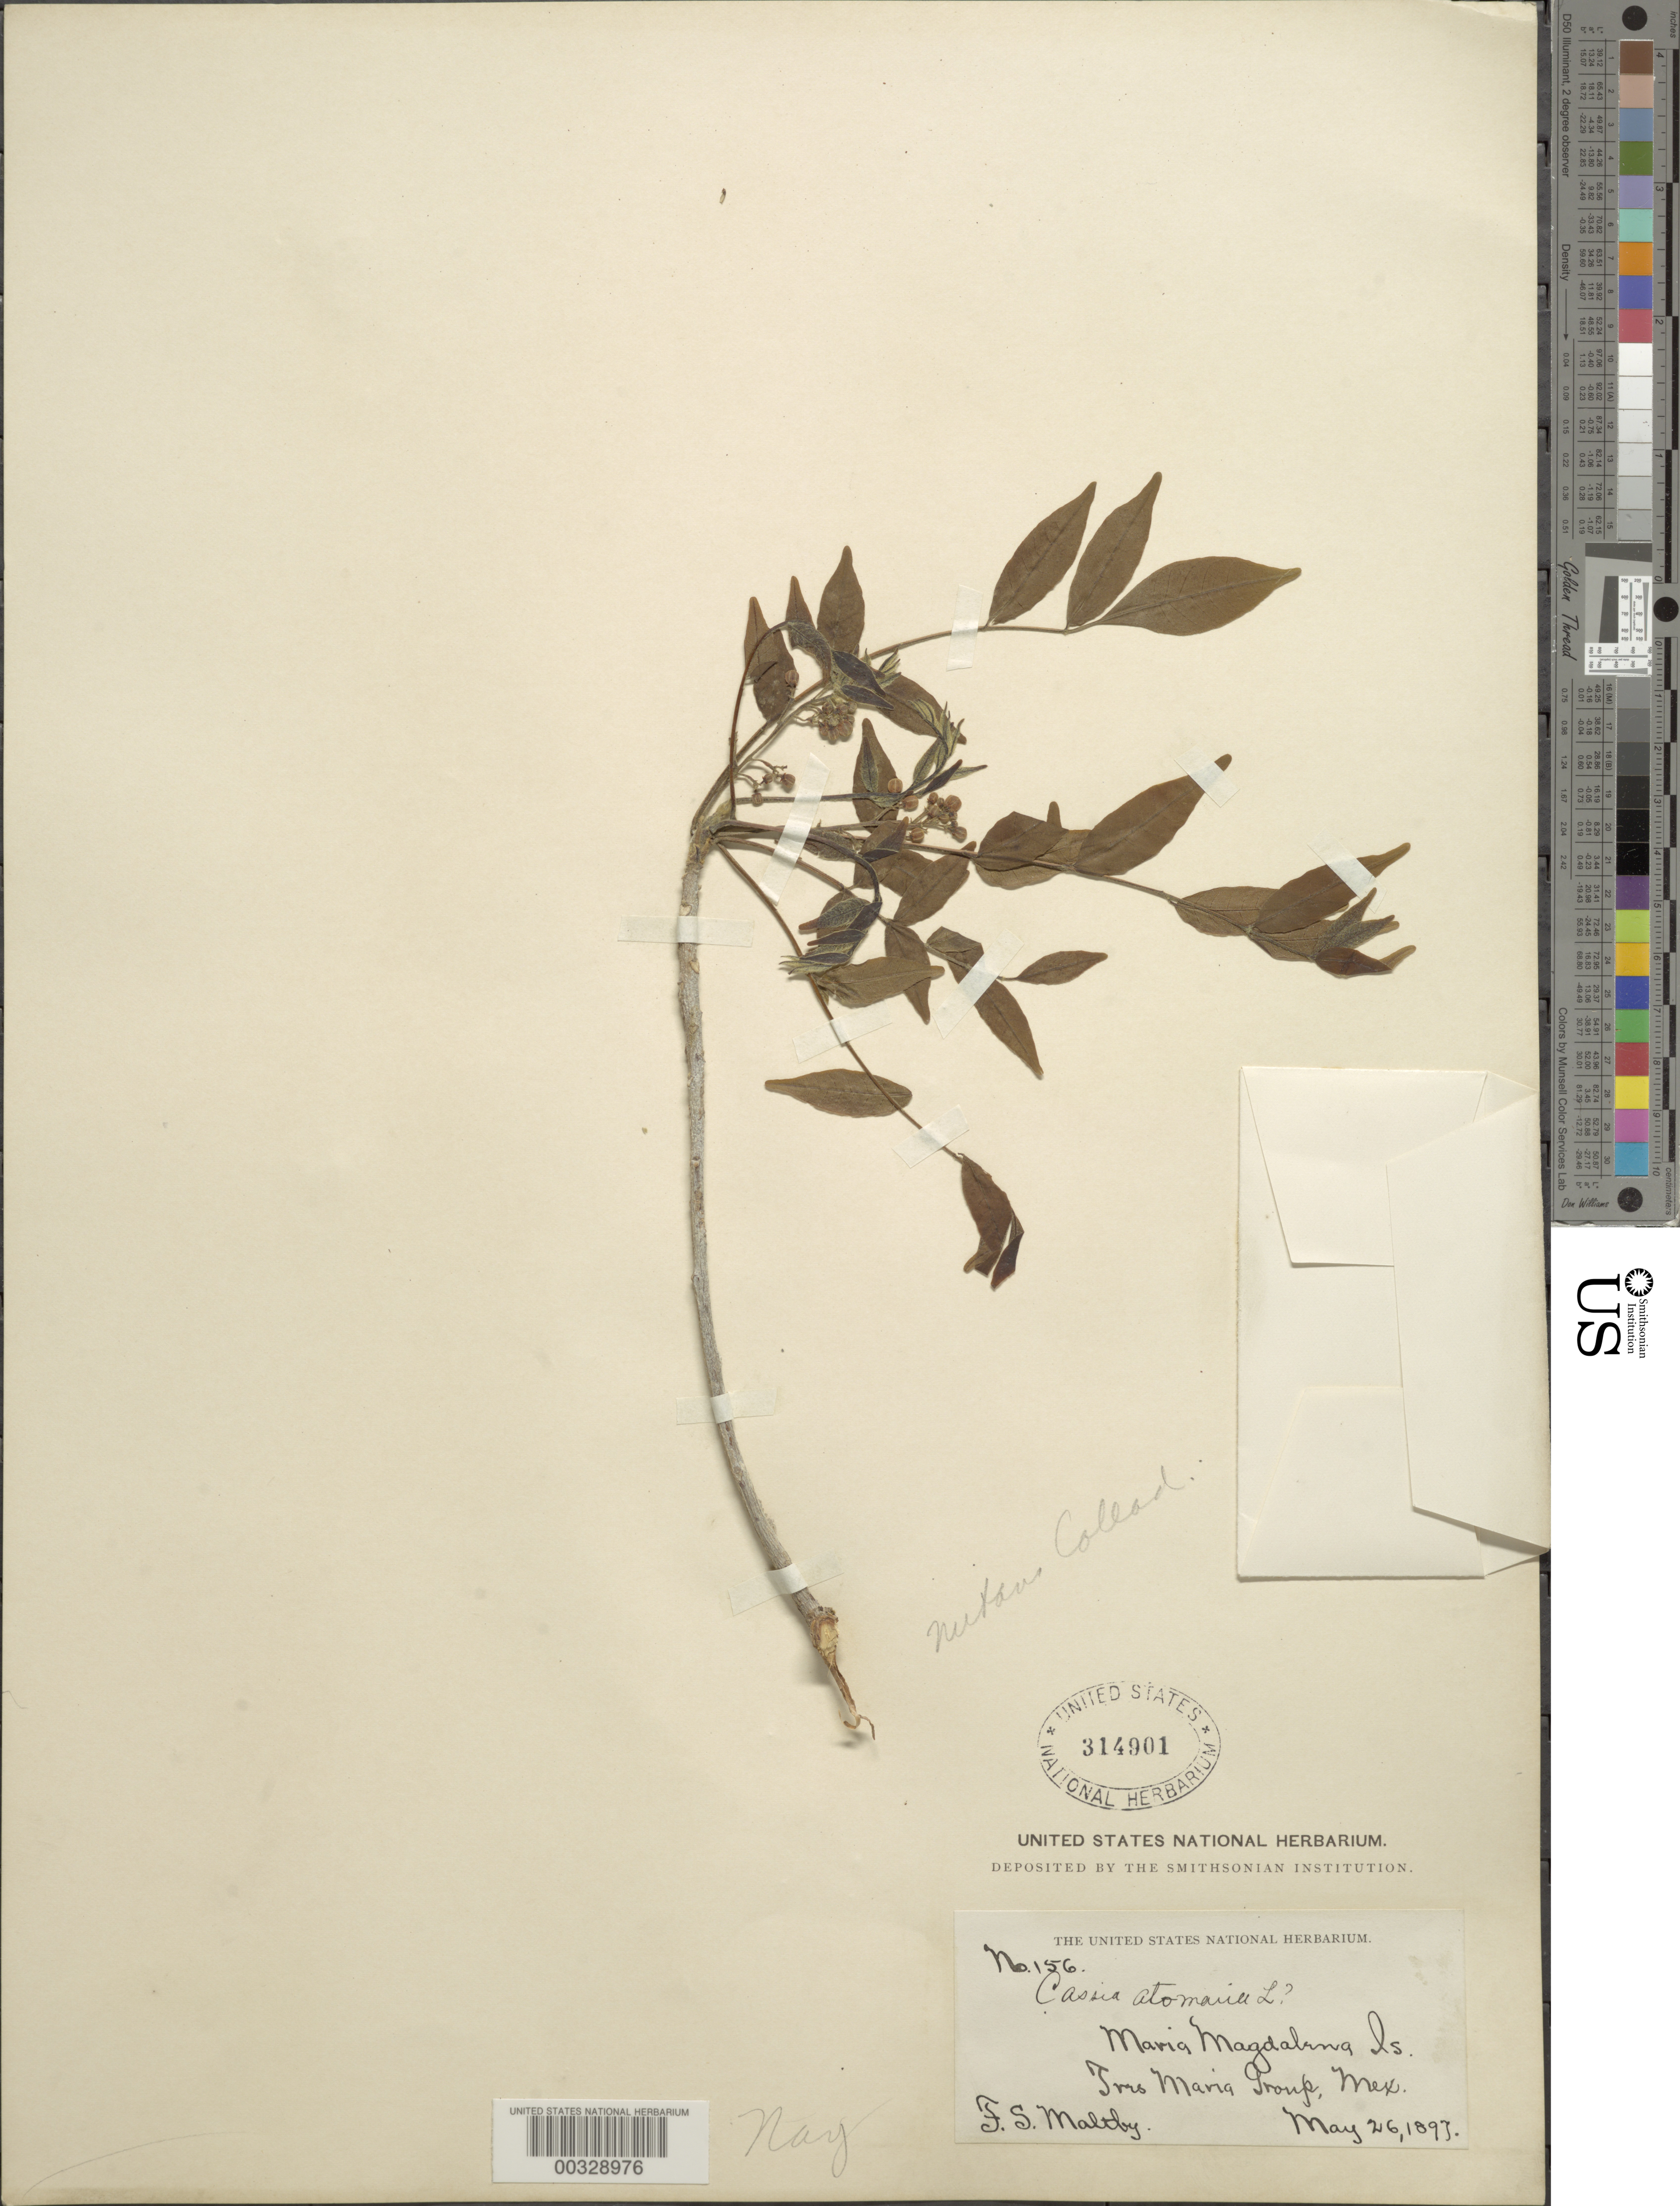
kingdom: Plantae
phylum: Tracheophyta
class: Magnoliopsida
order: Fabales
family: Fabaceae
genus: Senna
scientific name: Senna mollissima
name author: (Humb. & Bonpl. ex Willd.) H.S. Irwin & Barneby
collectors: T. S. Maltby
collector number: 156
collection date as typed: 26 May 1897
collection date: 1897-05-26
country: Mexico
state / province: Nayarit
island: Maria Magdalena Island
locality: Maria magdalina is. [Tres Marias Is.]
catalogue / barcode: US 314901